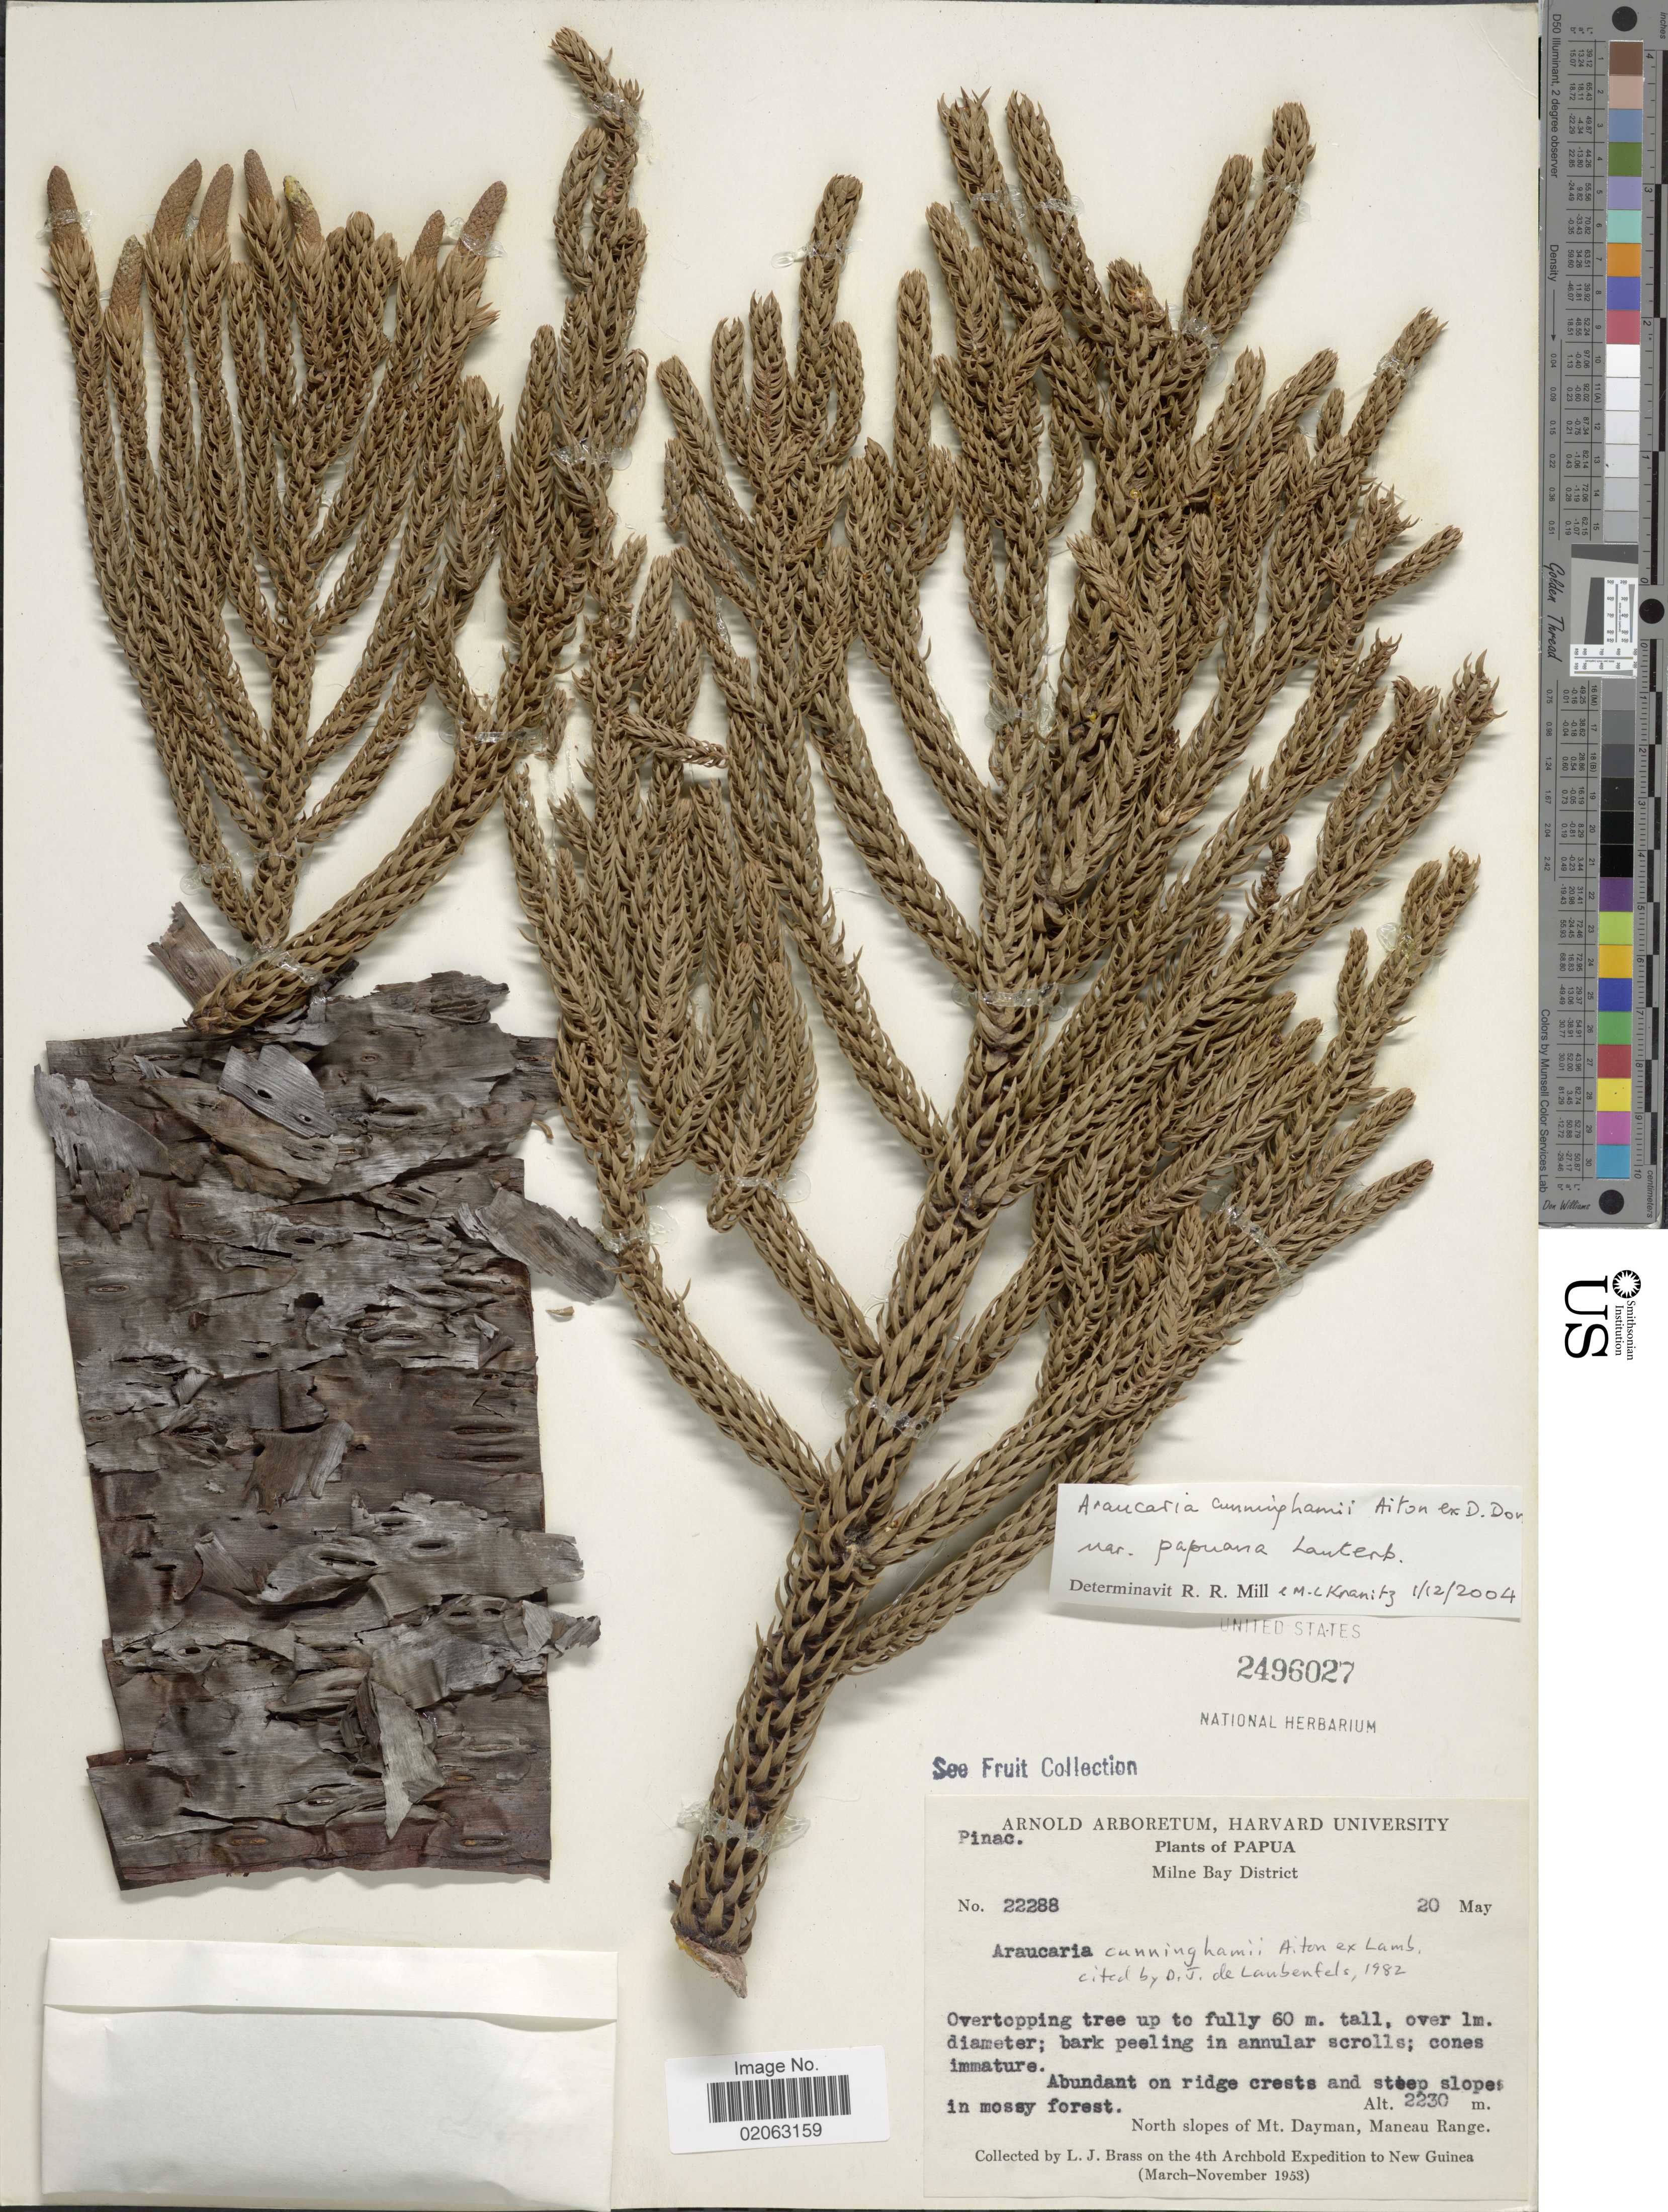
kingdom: Plantae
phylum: Tracheophyta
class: Pinopsida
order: Pinales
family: Araucariaceae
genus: Araucaria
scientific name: Araucaria cunninghamii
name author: Aiton ex D. Don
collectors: L. J. Brass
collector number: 22288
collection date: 1953-05-20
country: Papua New Guinea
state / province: Milne Bay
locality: Papua, abundant on ridge crests and steep slopes in mossy forest, north slopes of Mt. Dayman, Maneau Range.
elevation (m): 2230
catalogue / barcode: US 2496027